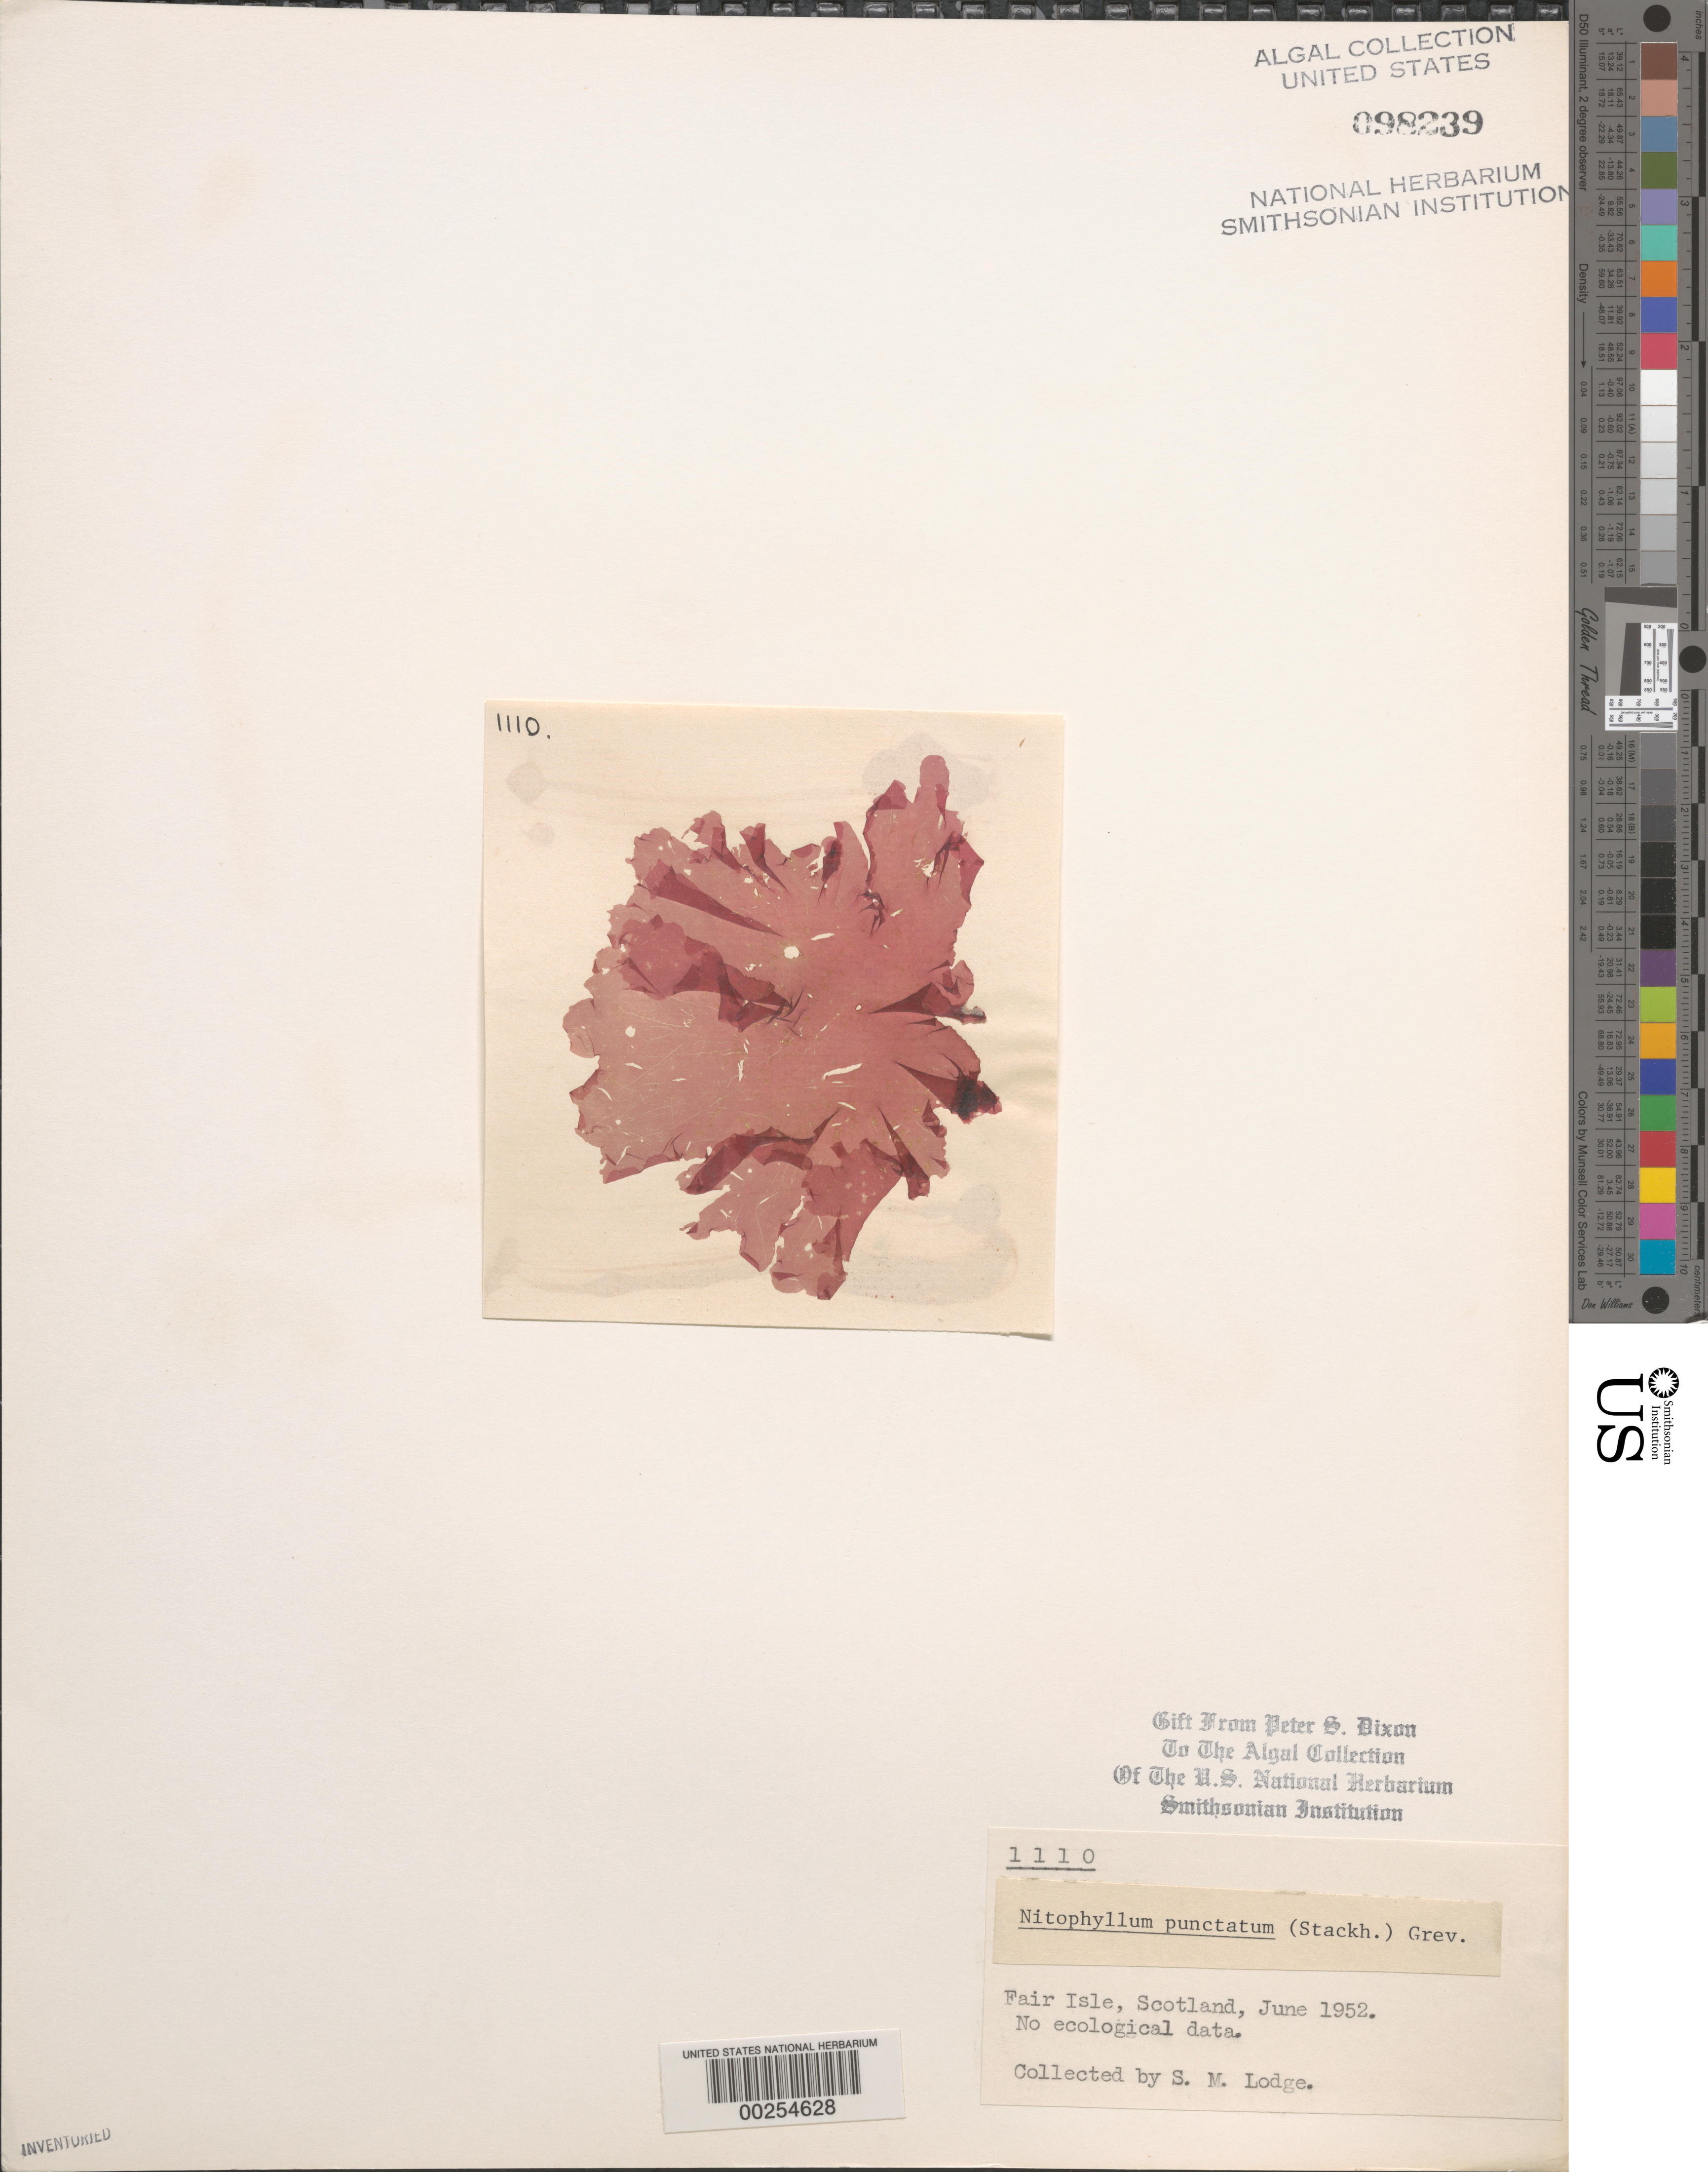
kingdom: Plantae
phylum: Rhodophyta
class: Florideophyceae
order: Ceramiales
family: Delesseriaceae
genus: Nitophyllum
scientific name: Nitophyllum punctatum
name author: (Stackh.) Grev.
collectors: S. Lodge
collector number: PSD 1110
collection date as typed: Jun 1952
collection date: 1952-06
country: United Kingdom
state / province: Scotland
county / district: Shetland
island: Fair Isle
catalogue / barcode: US 98239